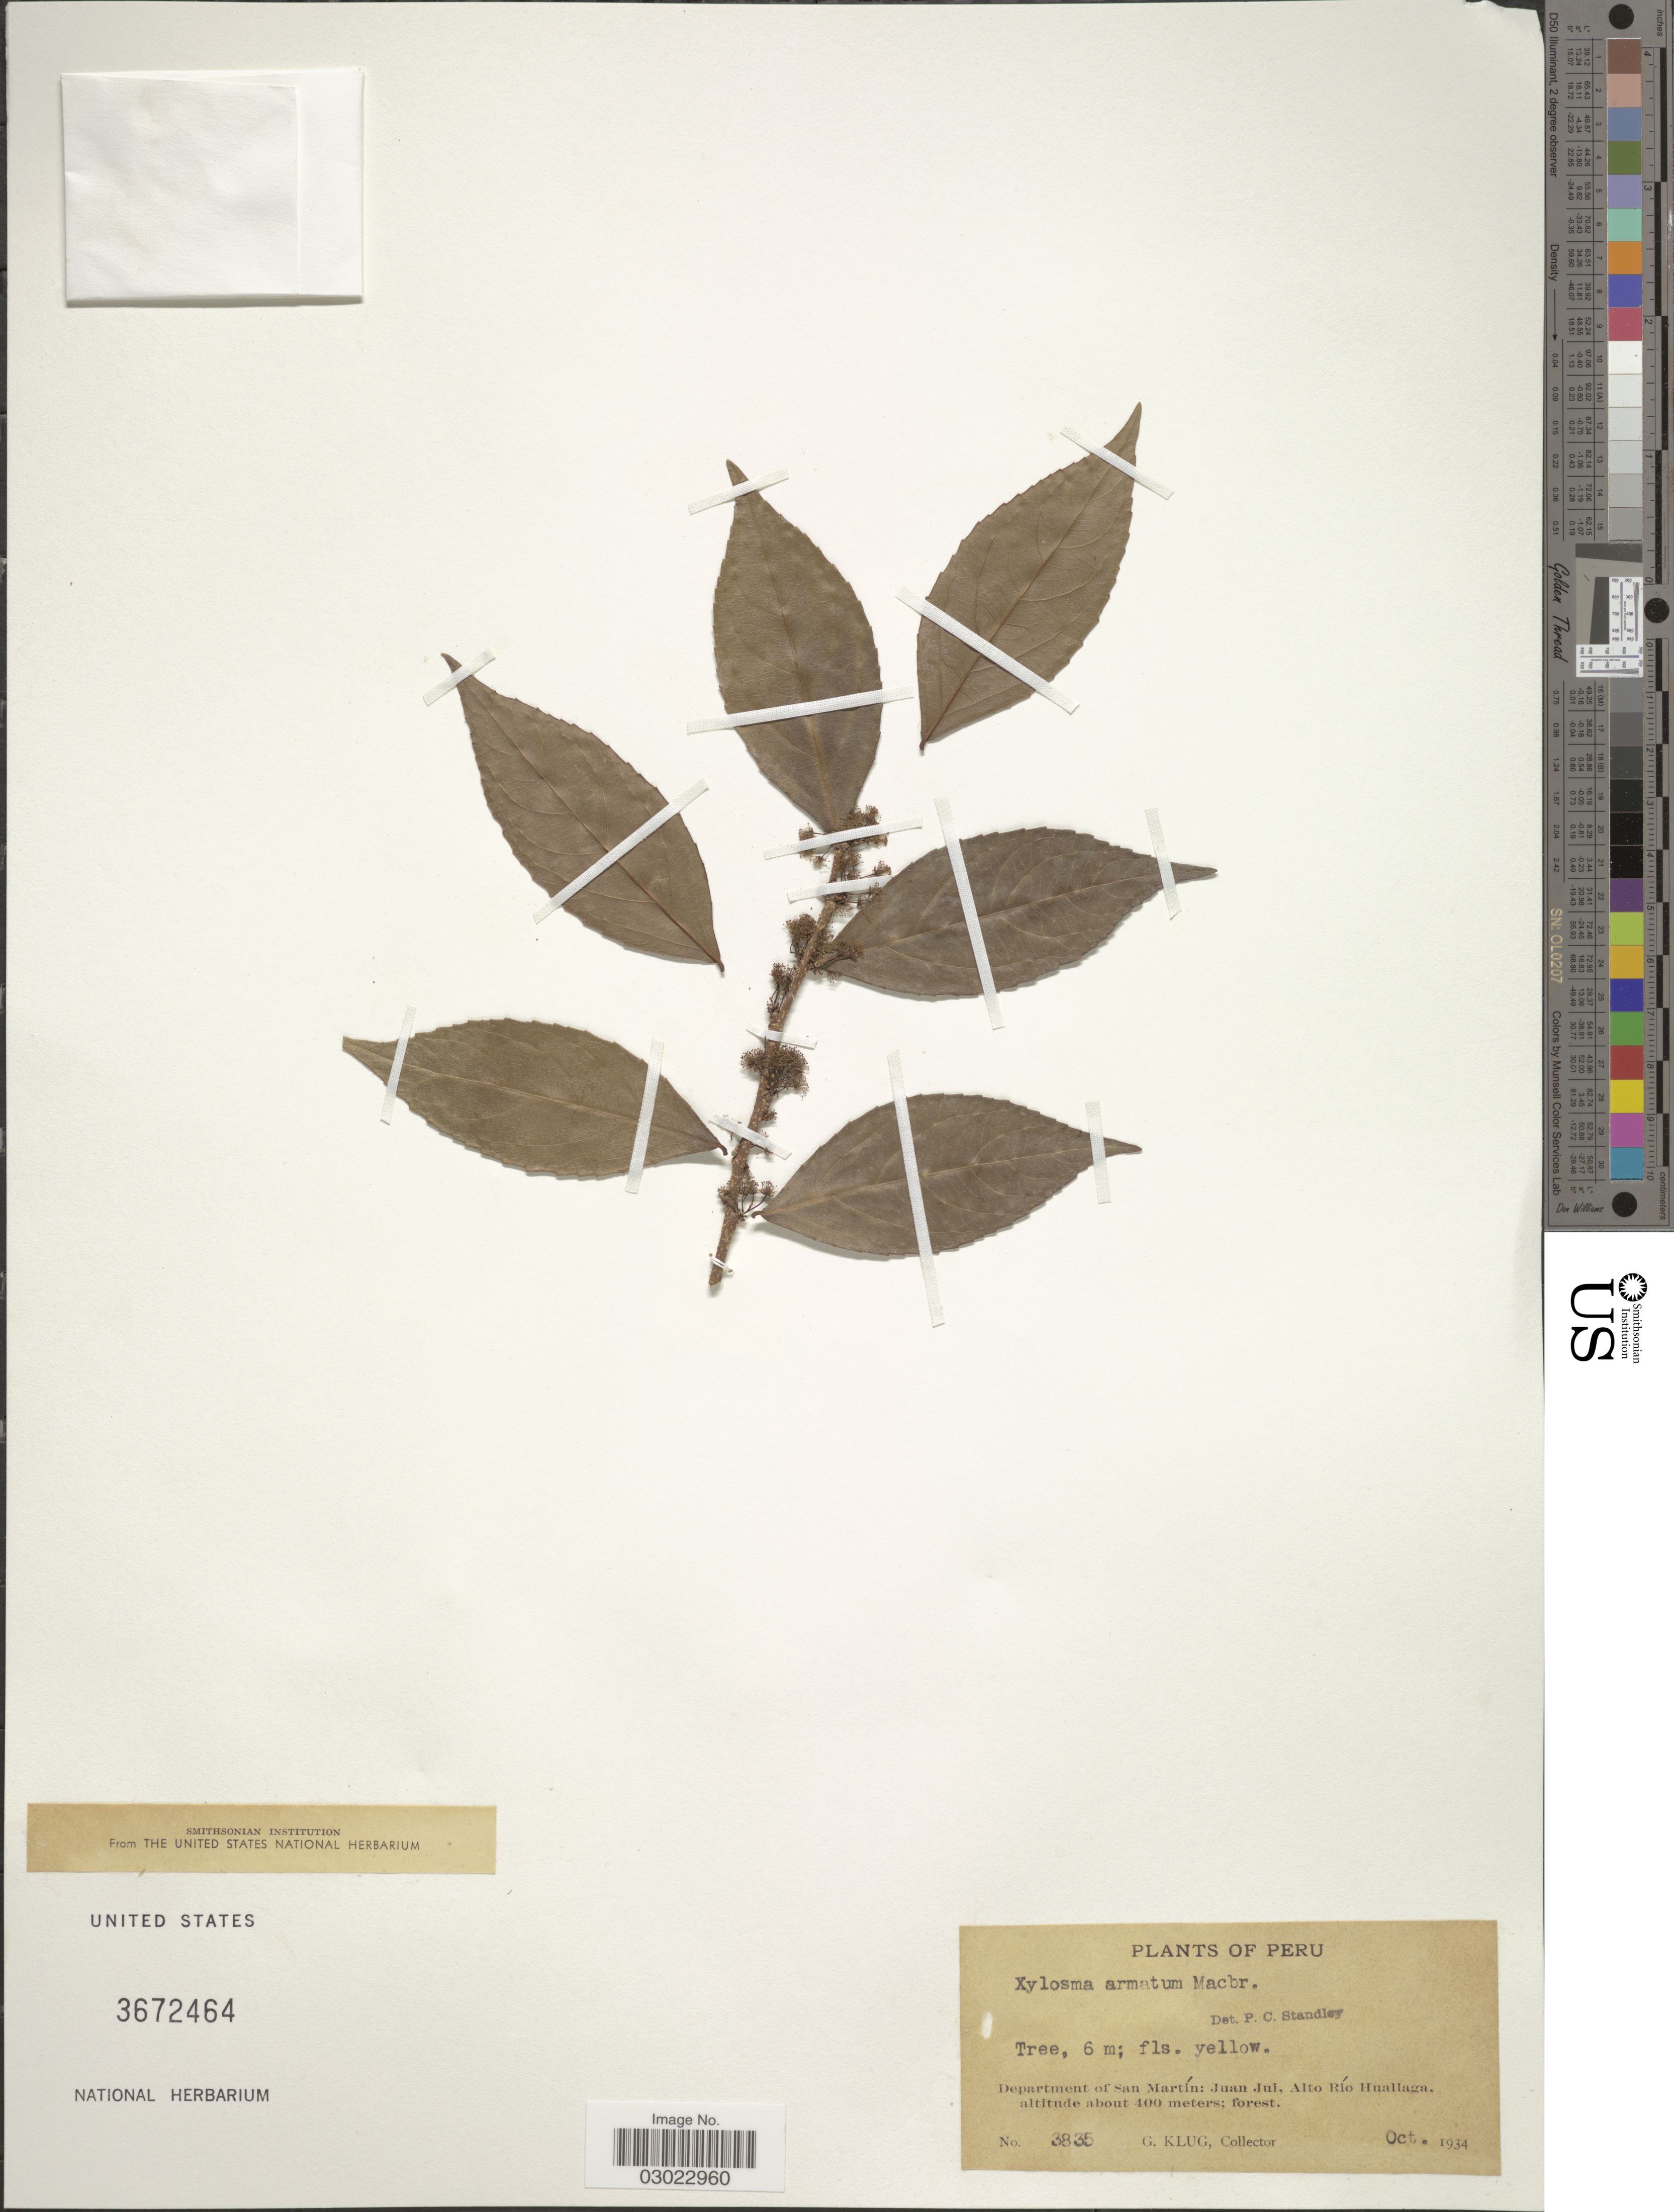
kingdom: Plantae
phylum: Tracheophyta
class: Magnoliopsida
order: Malpighiales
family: Salicaceae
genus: Xylosma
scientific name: Xylosma benthamii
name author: (Tul.) Triana & Planch.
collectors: G. Klug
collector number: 3835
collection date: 1934-10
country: Peru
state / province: San Martín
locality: Department of San Martín: Juan Jui, Alto Río Huallaga.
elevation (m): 400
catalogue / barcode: US 3672464